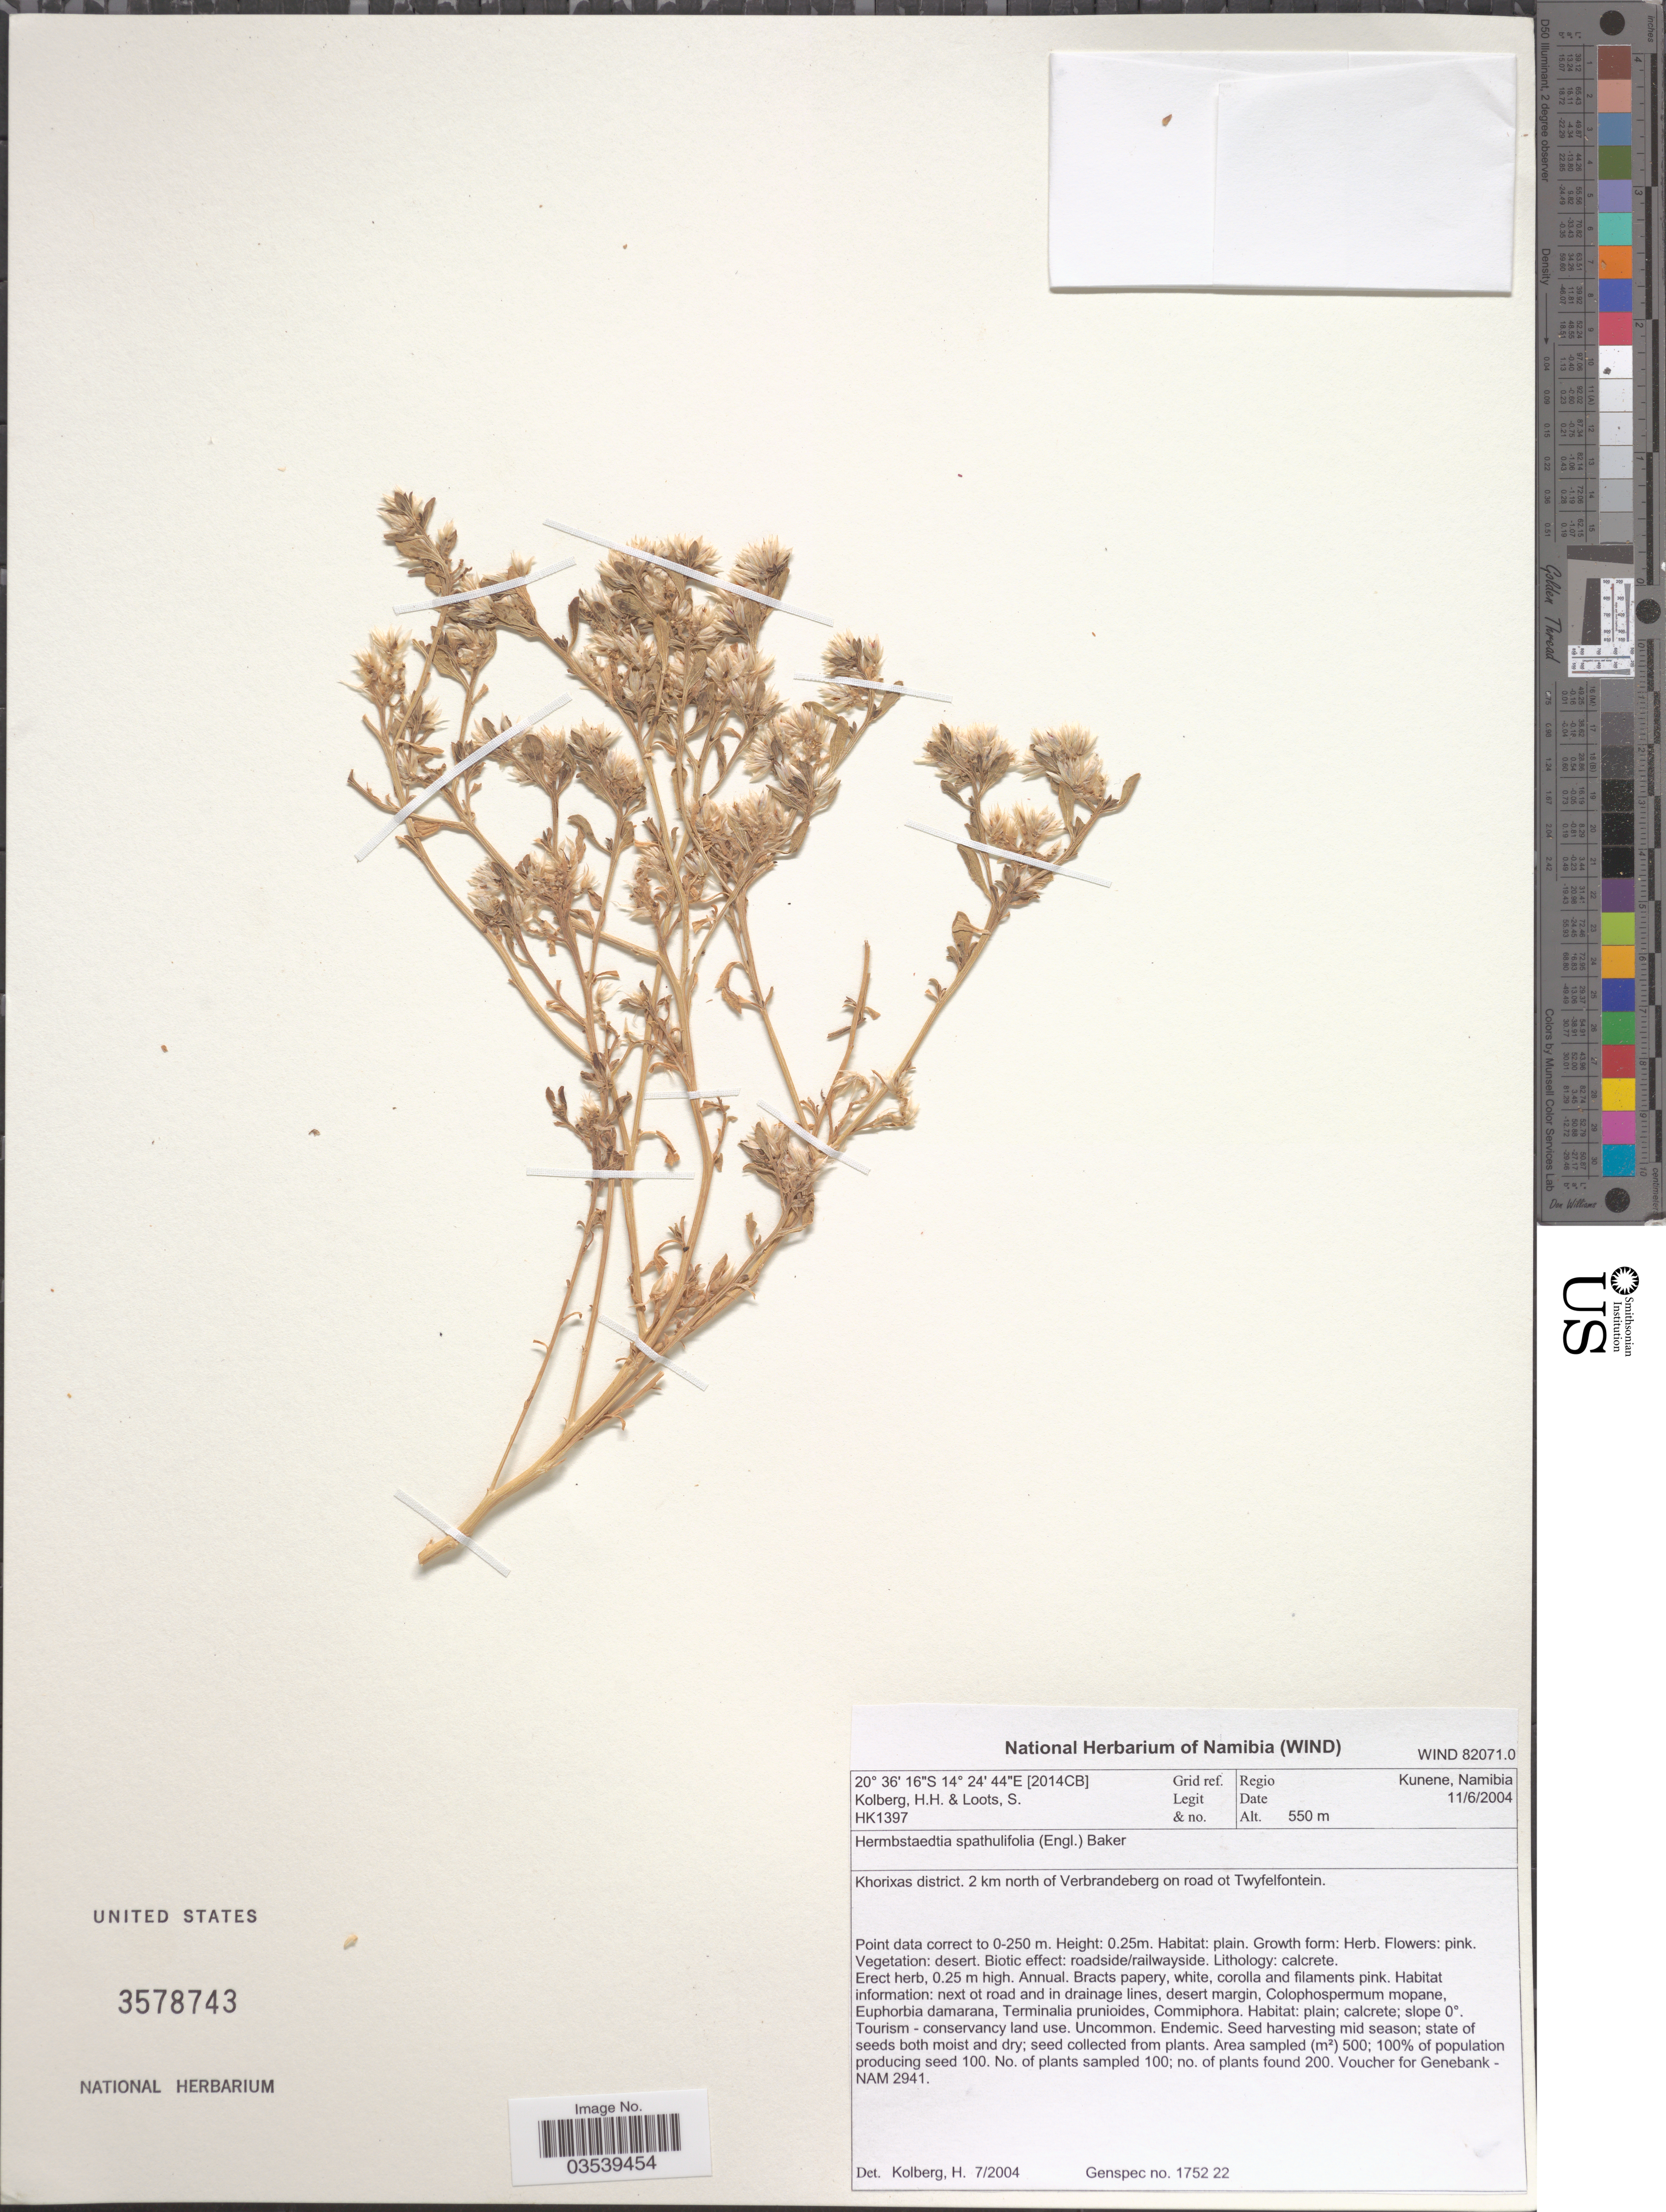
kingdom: Plantae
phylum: Tracheophyta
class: Magnoliopsida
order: Caryophyllales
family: Amaranthaceae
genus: Hermbstaedtia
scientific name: Hermbstaedtia spathulifolia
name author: Baker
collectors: H. H. Kolberg & S. Loots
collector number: HK1397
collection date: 2004-06-11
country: Namibia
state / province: Kunene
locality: Grid ref. [2014CB]. Khorixas district. 2 km north of Verbrandeberg on road to Twyfelfontein.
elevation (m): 550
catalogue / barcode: US 3578743